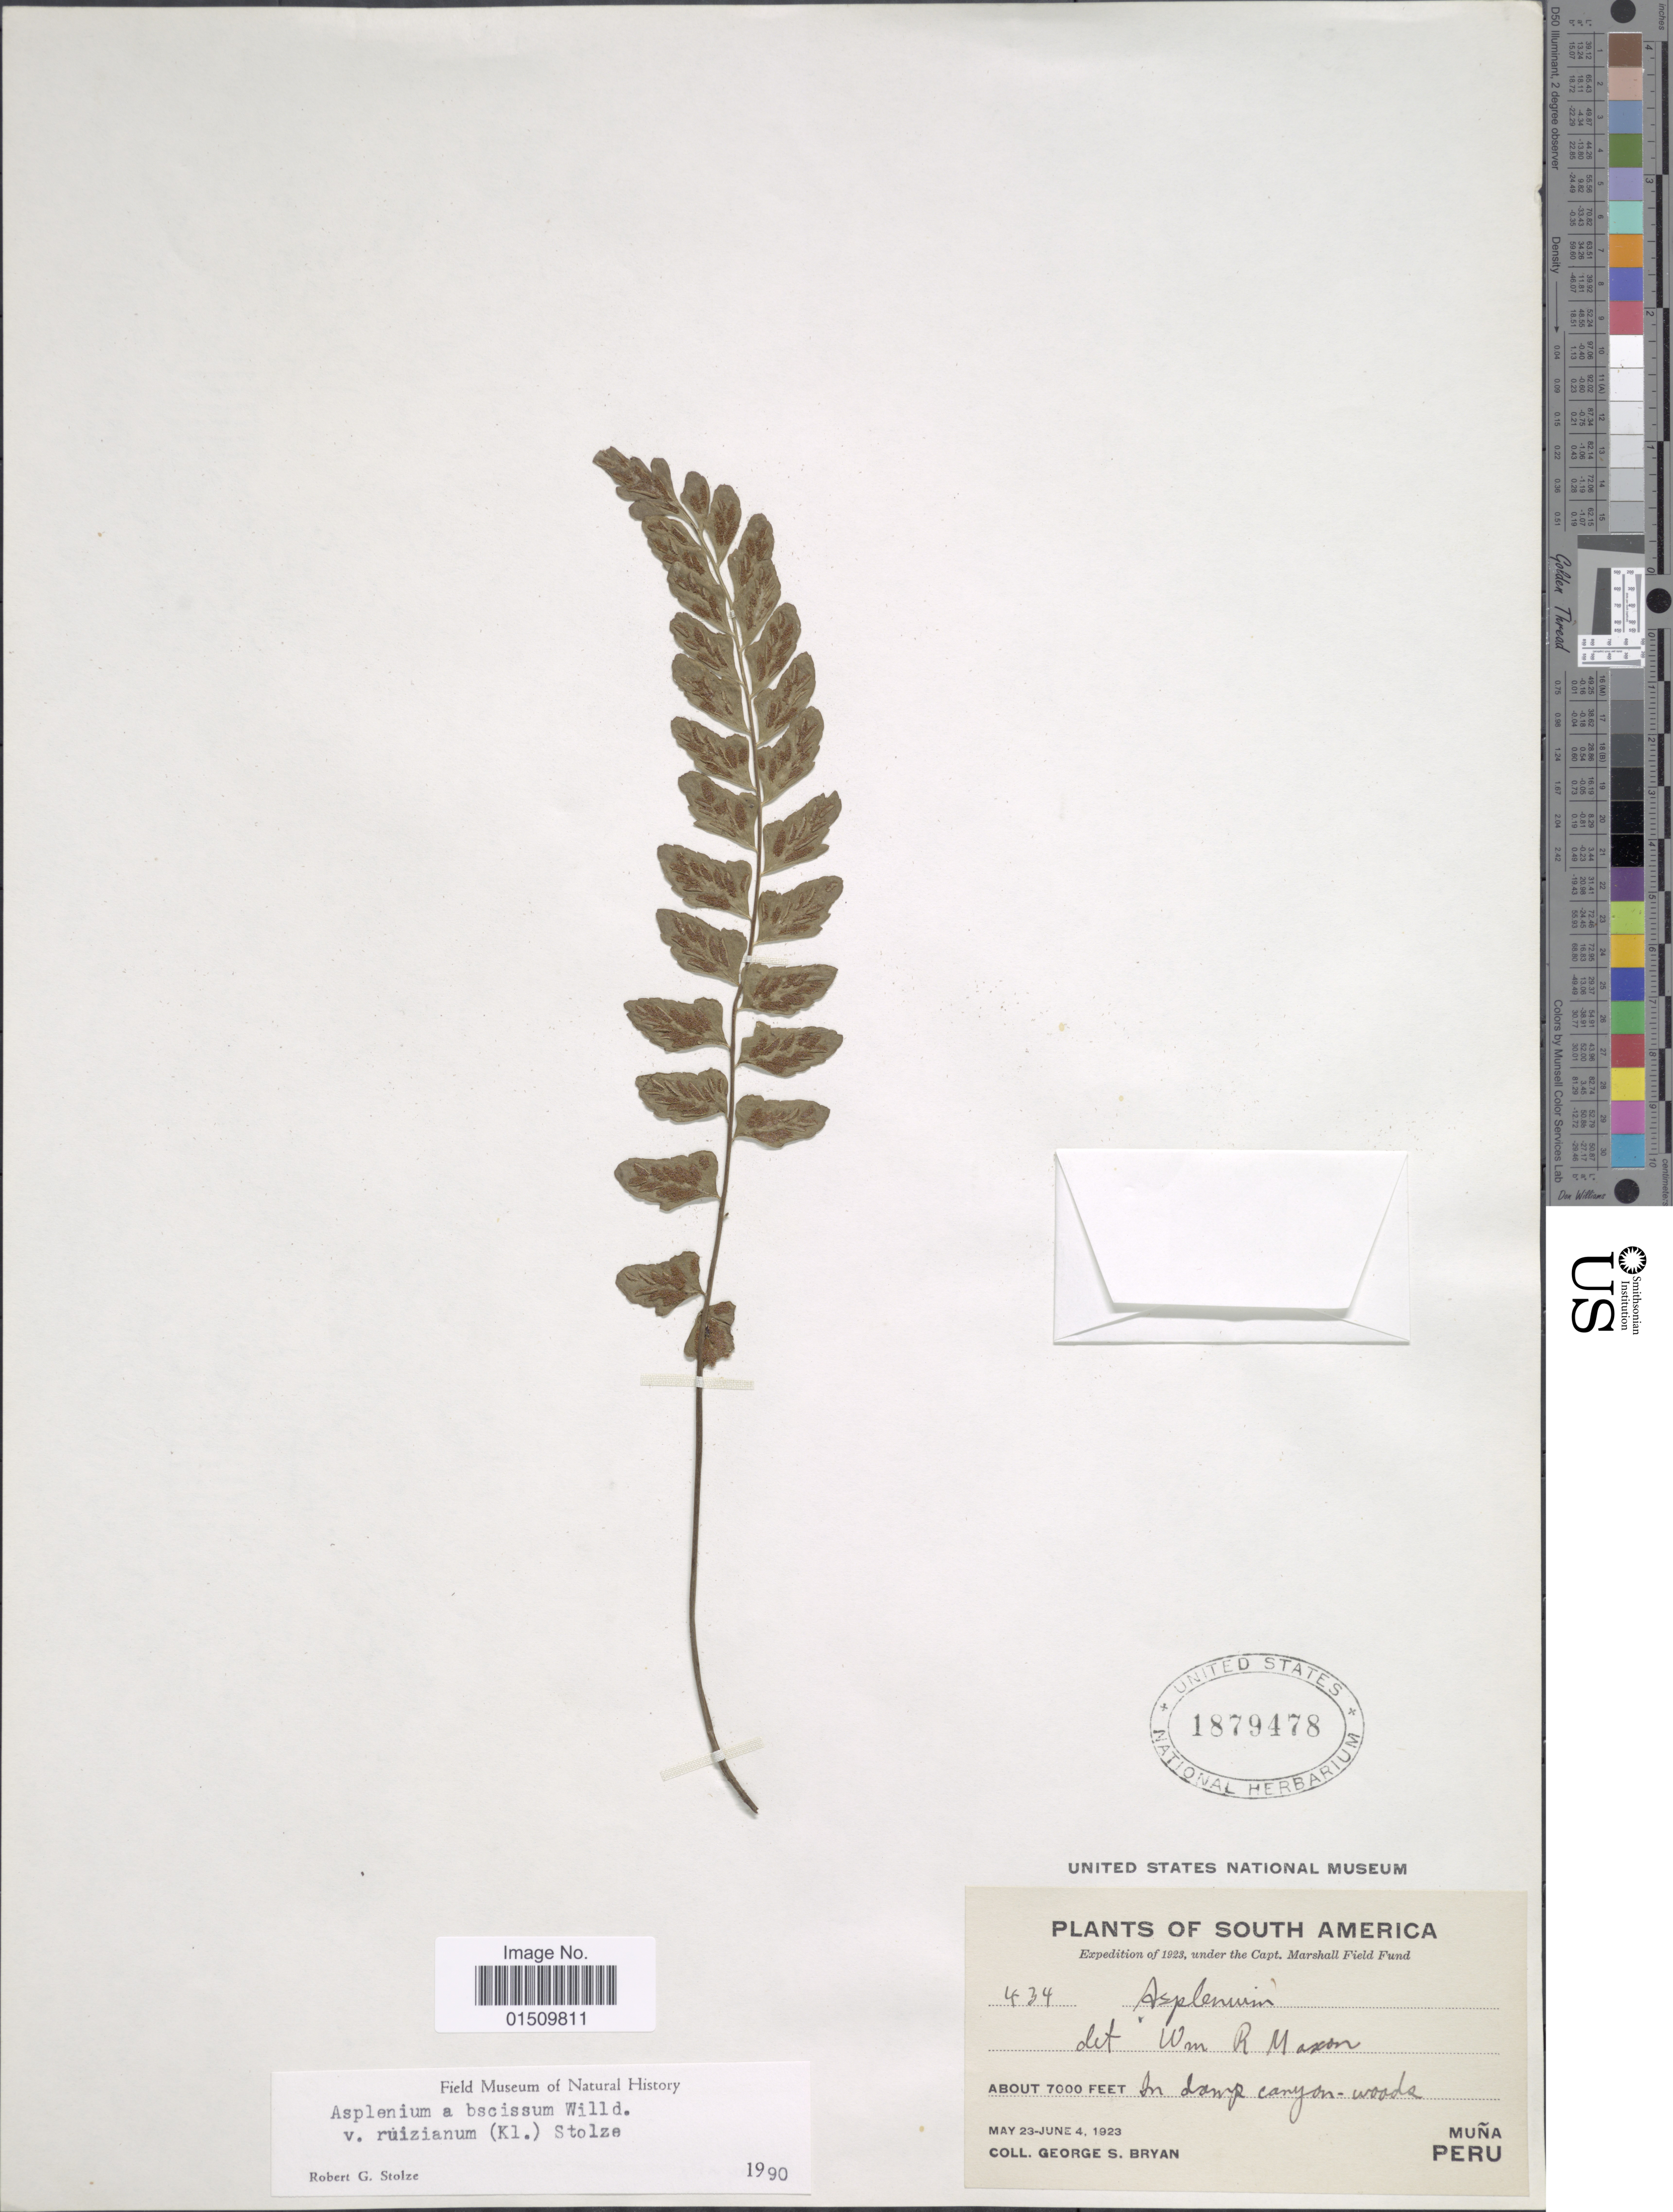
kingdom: Plantae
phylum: Tracheophyta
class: Polypodiopsida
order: Polypodiales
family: Aspleniaceae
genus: Asplenium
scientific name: Asplenium abscissum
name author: Willd.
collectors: G. S. Bryan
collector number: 434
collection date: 1923-05-23/1923-06-04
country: Peru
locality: South America, Muna, Peru.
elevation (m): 2134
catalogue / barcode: US 1879478